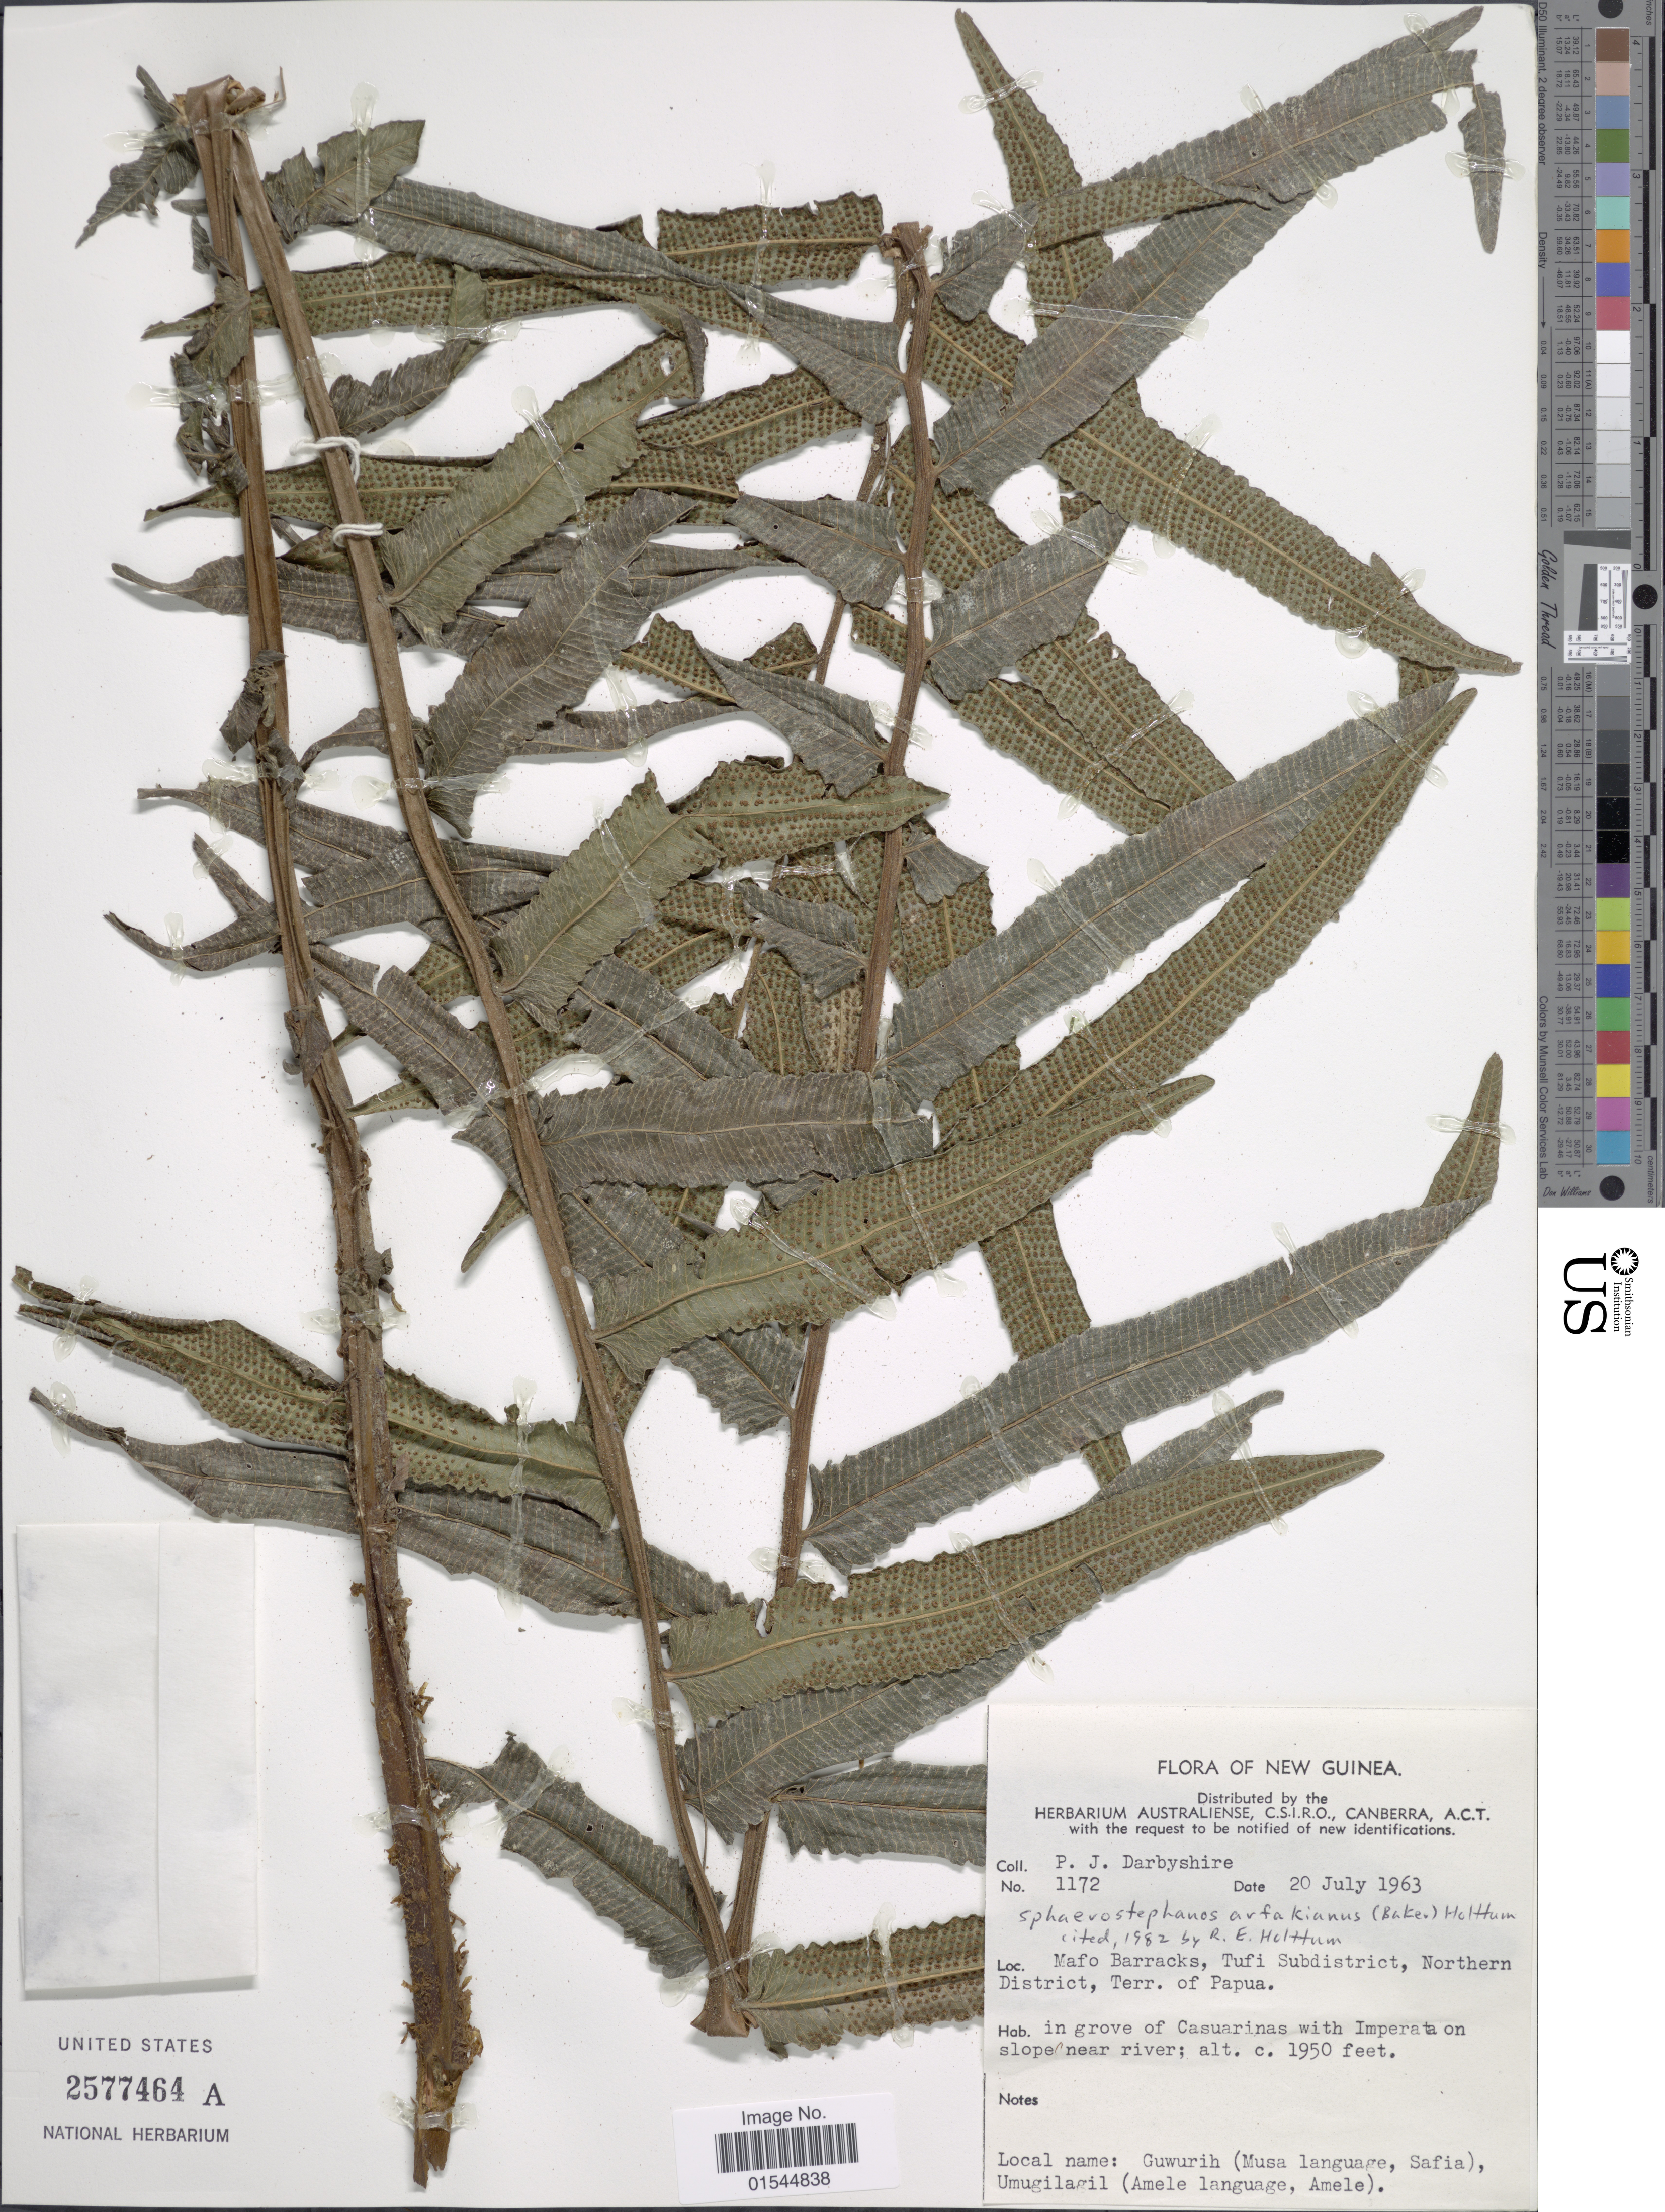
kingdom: Plantae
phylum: Tracheophyta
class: Polypodiopsida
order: Polypodiales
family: Thelypteridaceae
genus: Sphaerostephanos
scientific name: Sphaerostephanos arfakianus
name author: (Baker) Holttum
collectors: P. Darbyshire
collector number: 1172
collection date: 1963-07-20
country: Papua New Guinea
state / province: Northern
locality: New Guinea, Mafo Barracks, Tufi Subdistrict, Northern District, Terr. of Papua, in grove of Casuarinas with Imerata on slope near river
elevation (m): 594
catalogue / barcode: US 2577464A